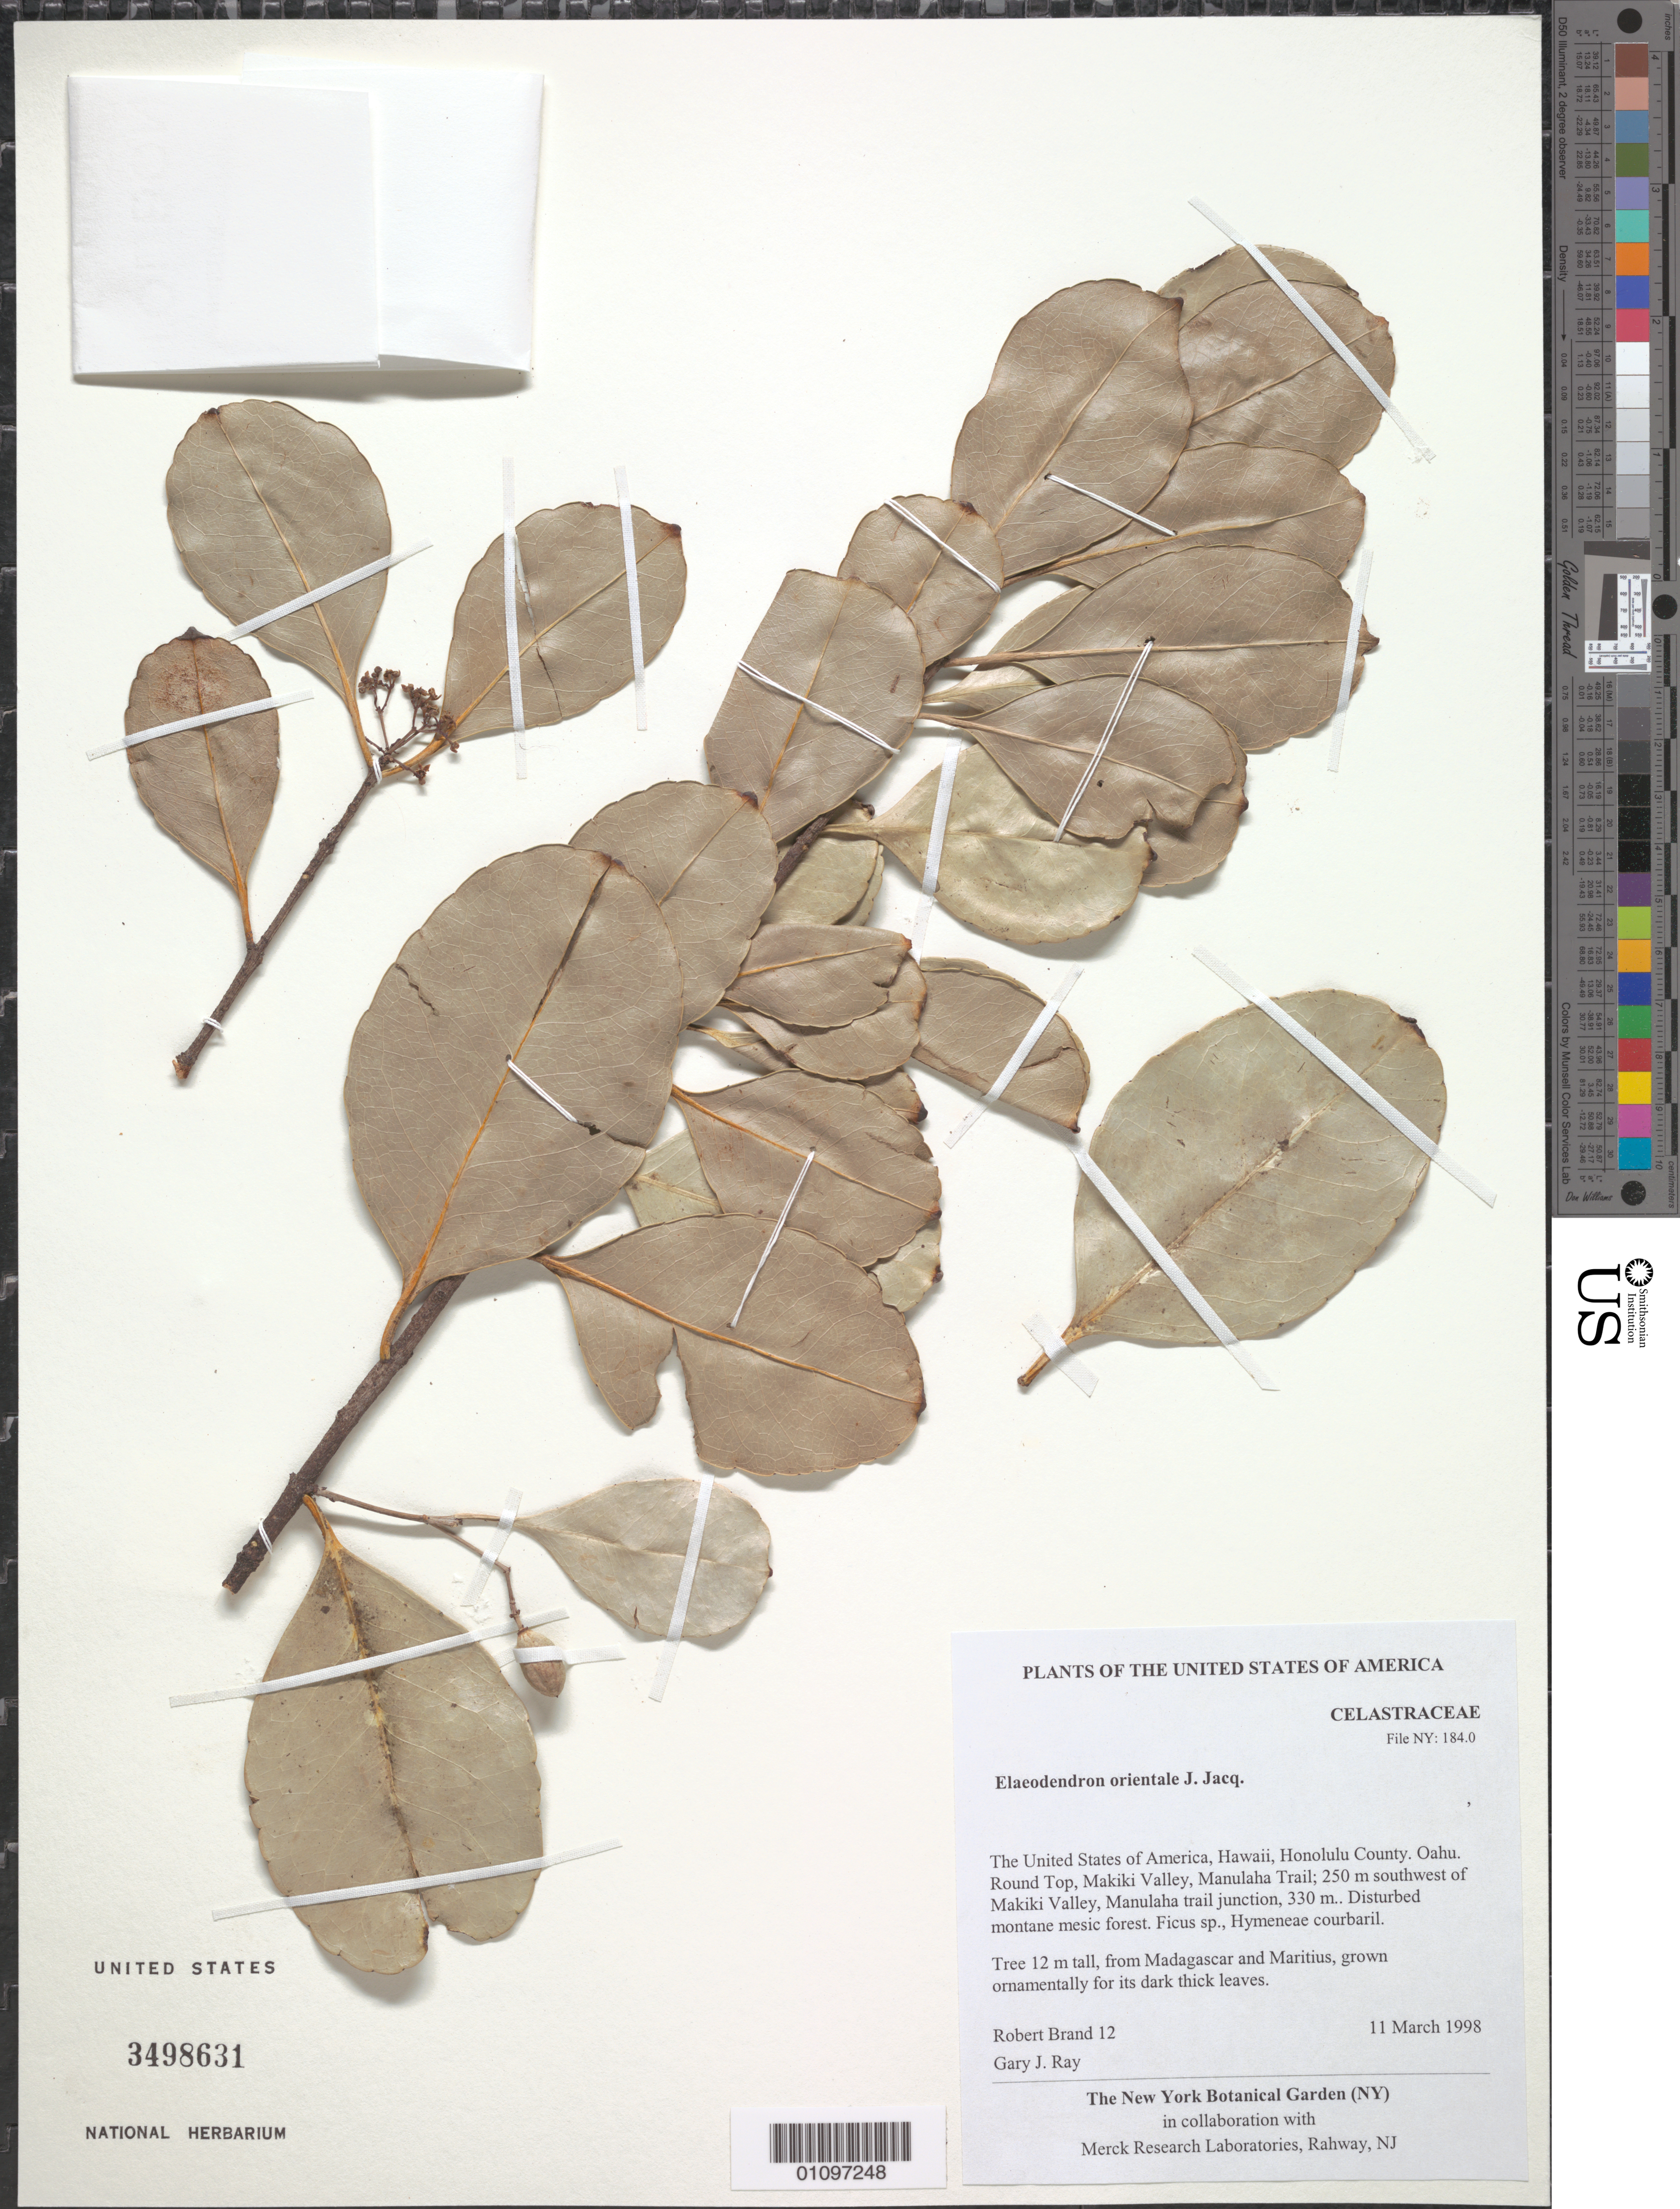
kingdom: Plantae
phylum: Tracheophyta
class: Magnoliopsida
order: Celastrales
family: Celastraceae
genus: Elaeodendron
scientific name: Elaeodendron orientale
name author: Jacq.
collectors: R. Brand & G. Ray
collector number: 12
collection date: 1998-03-11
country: United States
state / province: Hawaii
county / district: Honolulu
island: Oahu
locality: Round Top, Makiki Valley, Manulaha Trail, 250 m southwest of Makiki Valley, Manulaha trail junction 330 m.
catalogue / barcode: US 3498631